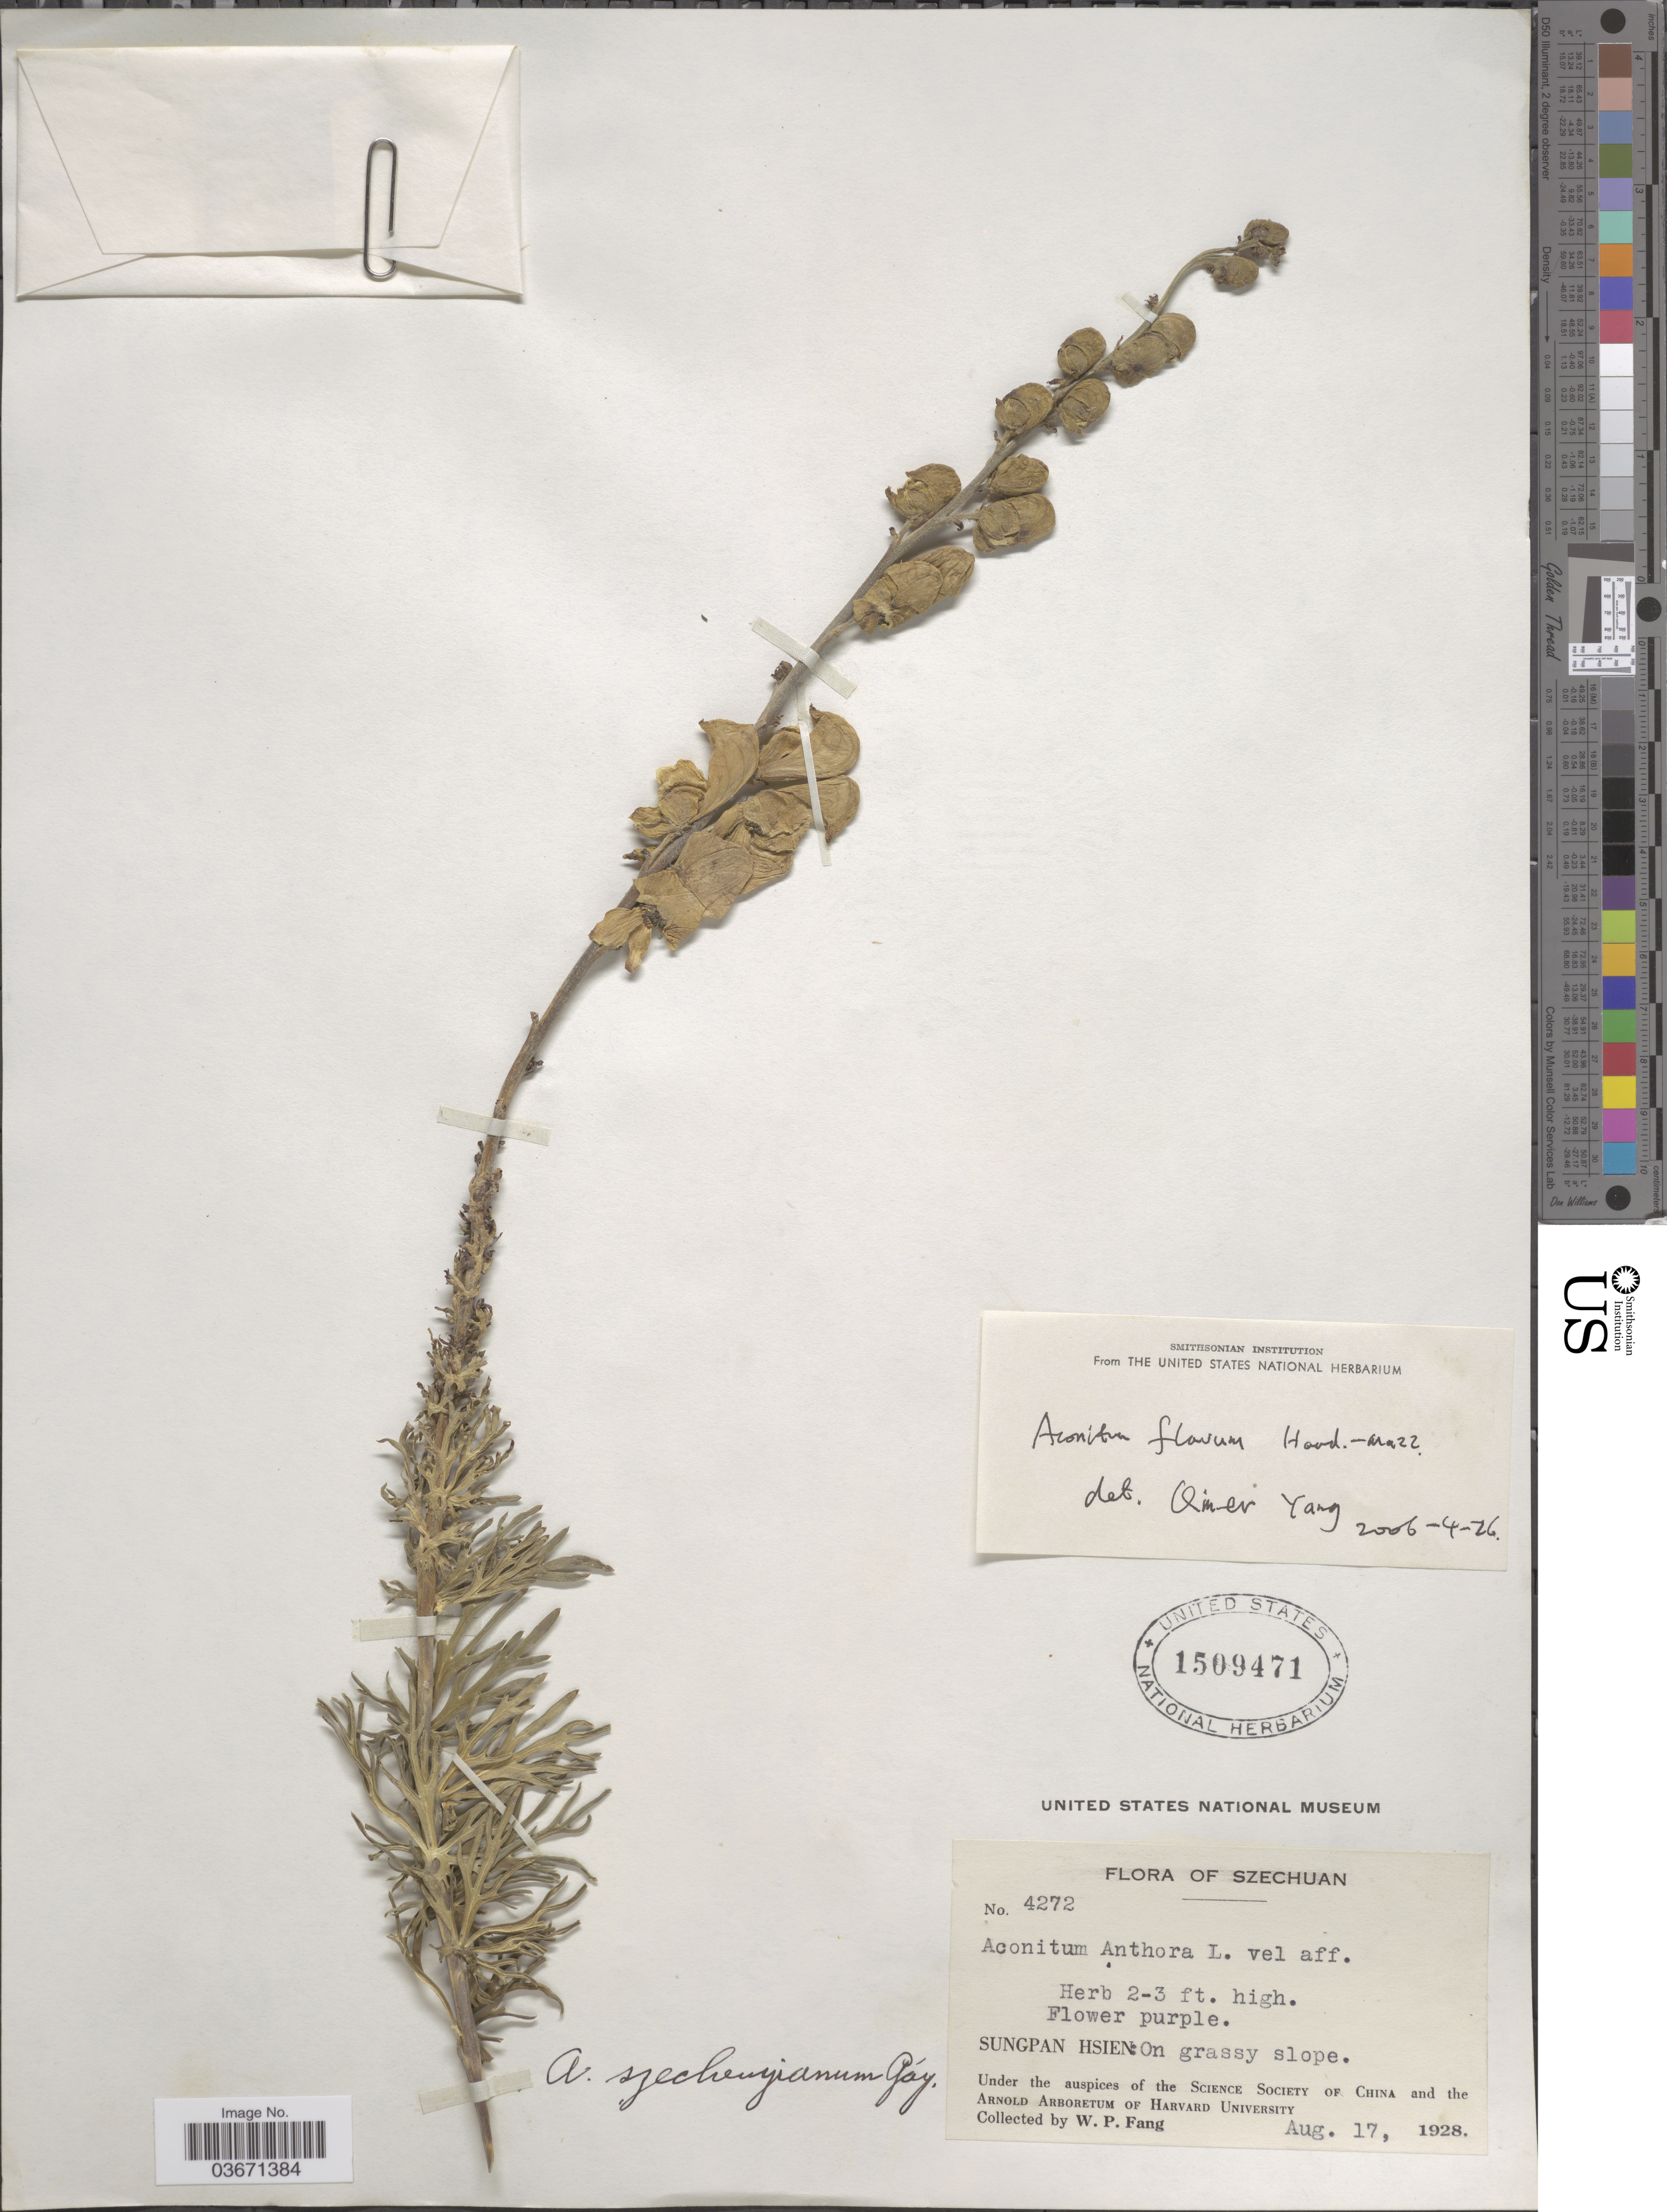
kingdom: Plantae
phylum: Tracheophyta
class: Magnoliopsida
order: Ranunculales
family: Ranunculaceae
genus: Aconitum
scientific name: Aconitum flavum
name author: Hand.-Mazz.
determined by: Yang, Q. E.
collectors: W. P. Fang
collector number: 4272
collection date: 1928-08-17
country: China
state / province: Sichuan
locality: Szechuan. Sungpan Hsien.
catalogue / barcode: US 1509471